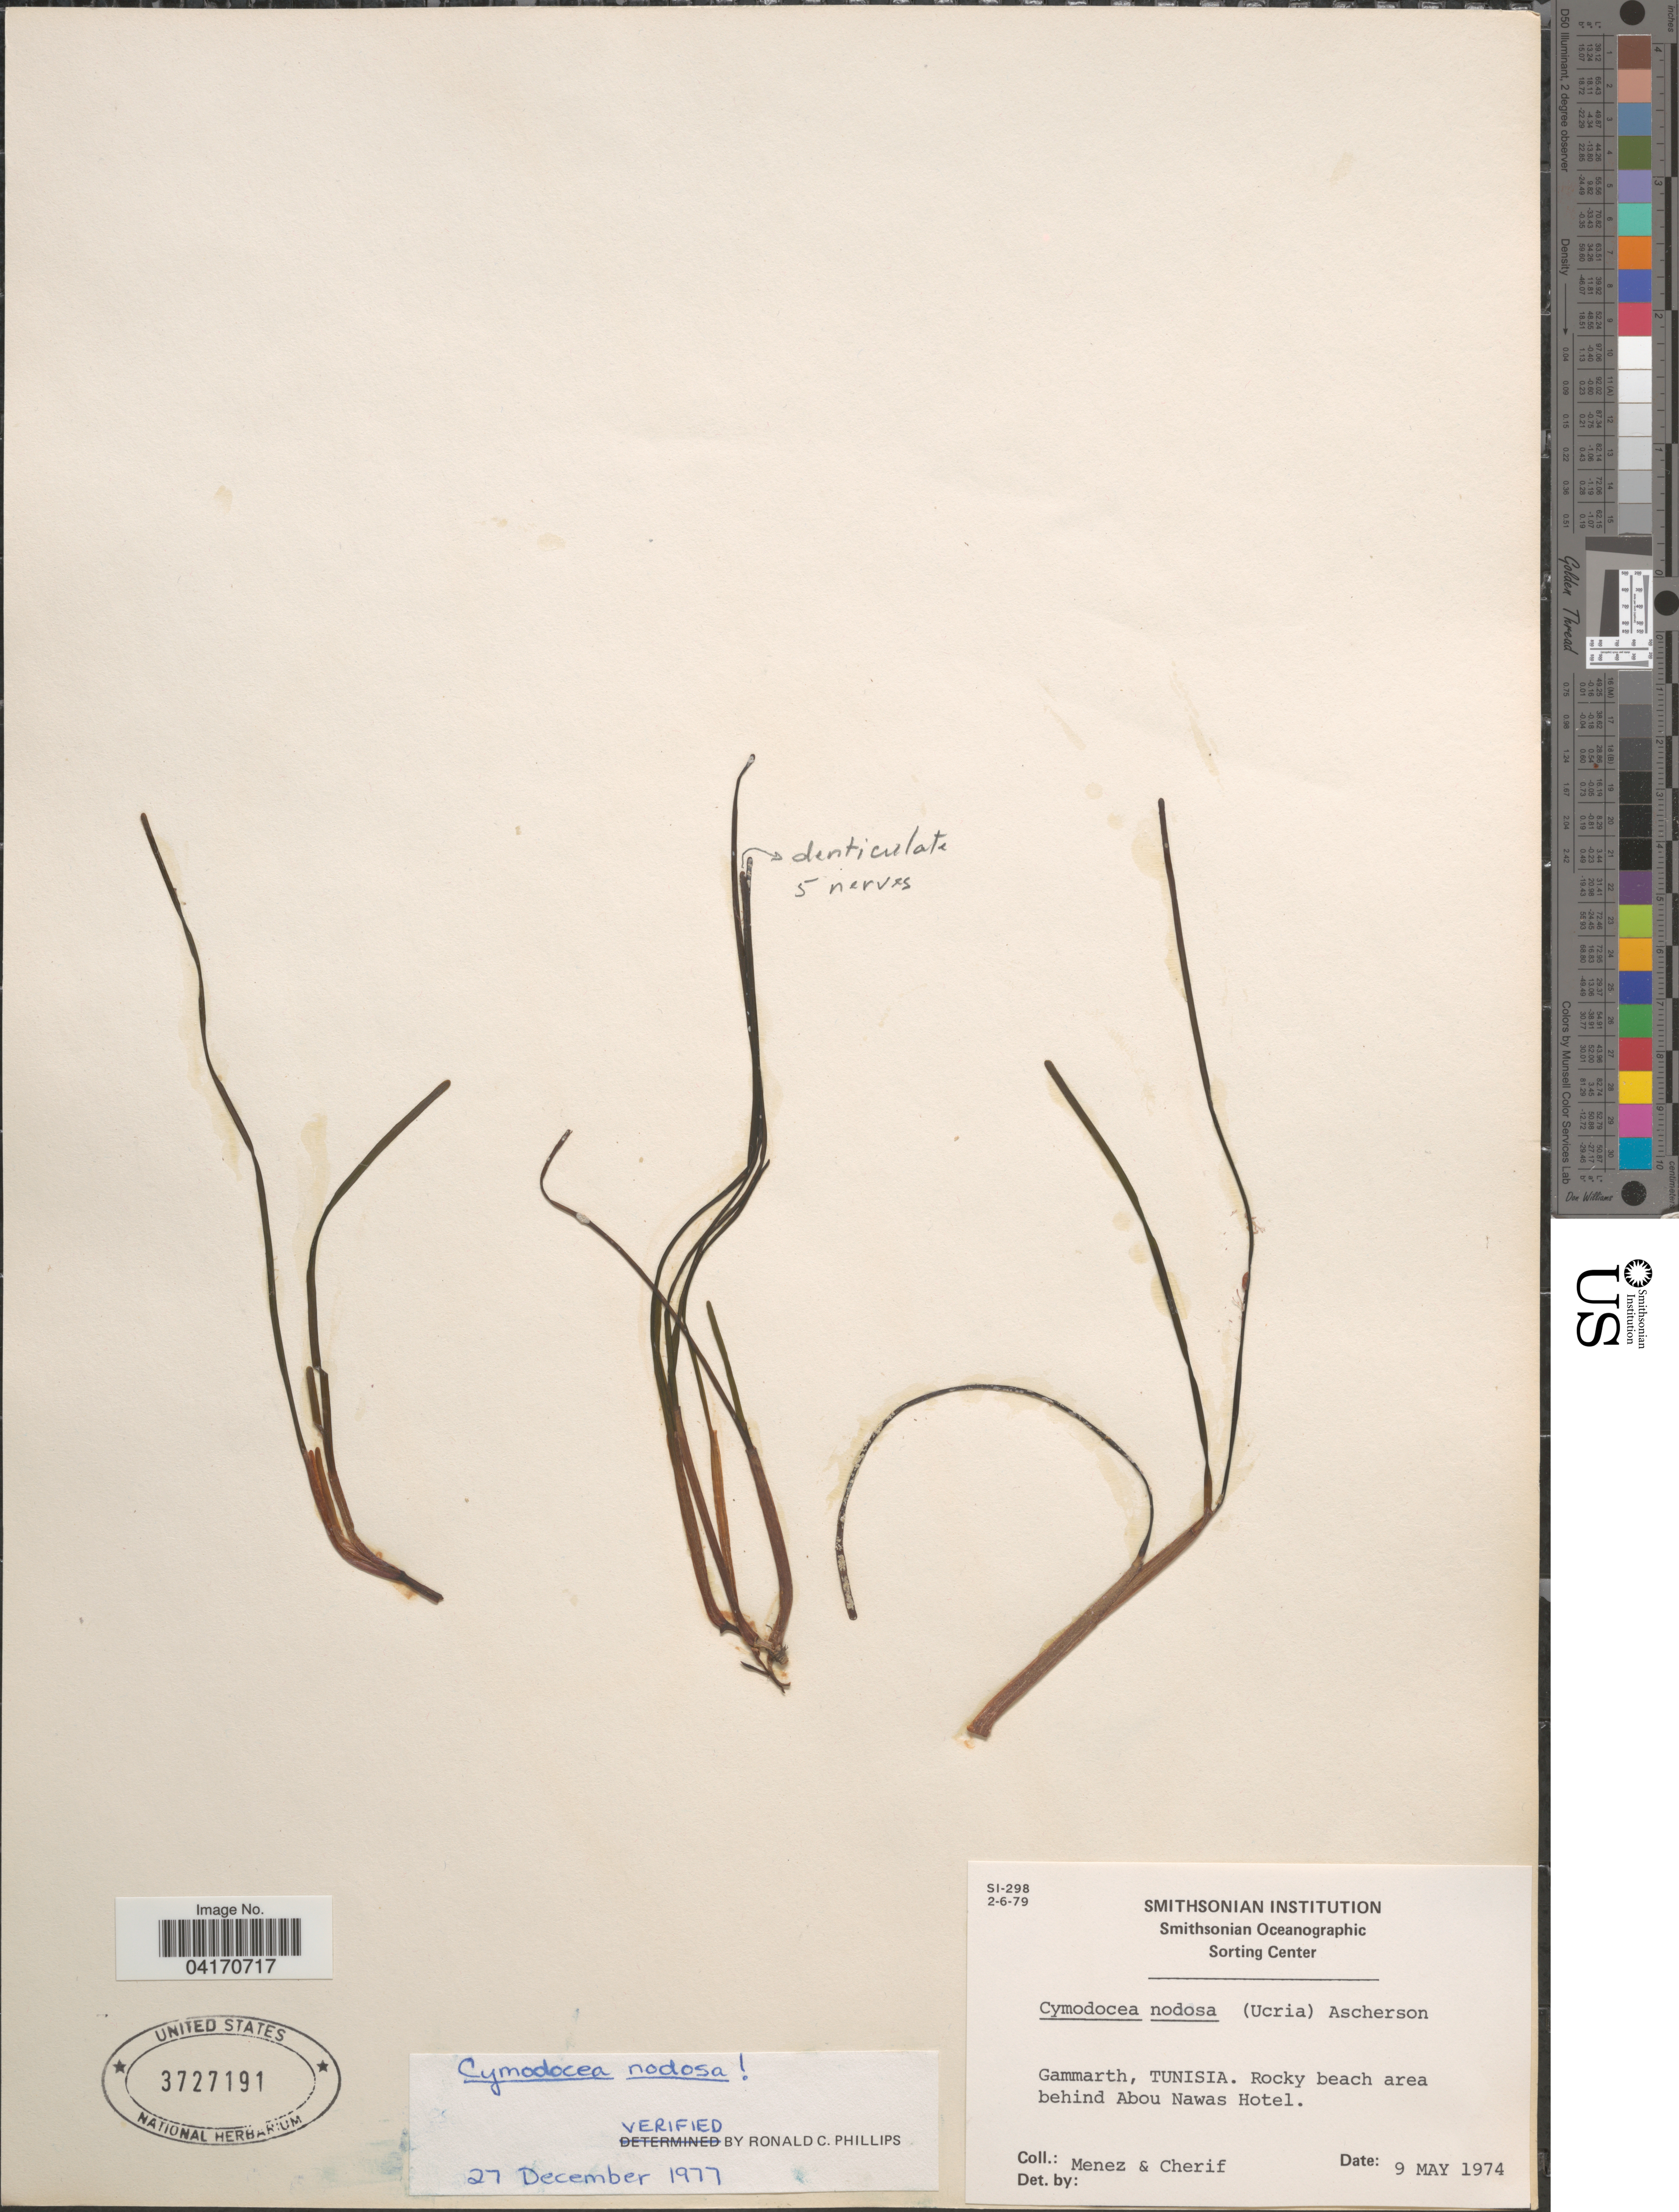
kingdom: Plantae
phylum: Tracheophyta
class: Liliopsida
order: Alismatales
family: Cymodoceaceae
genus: Cymodocea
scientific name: Cymodocea nodosa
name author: Asch.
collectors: Menez & -. Cherif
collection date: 1974-05-09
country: Tunisia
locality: Gammarth. Rocky beach area behind Abou Nawas Hotel.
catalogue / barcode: US 3727191